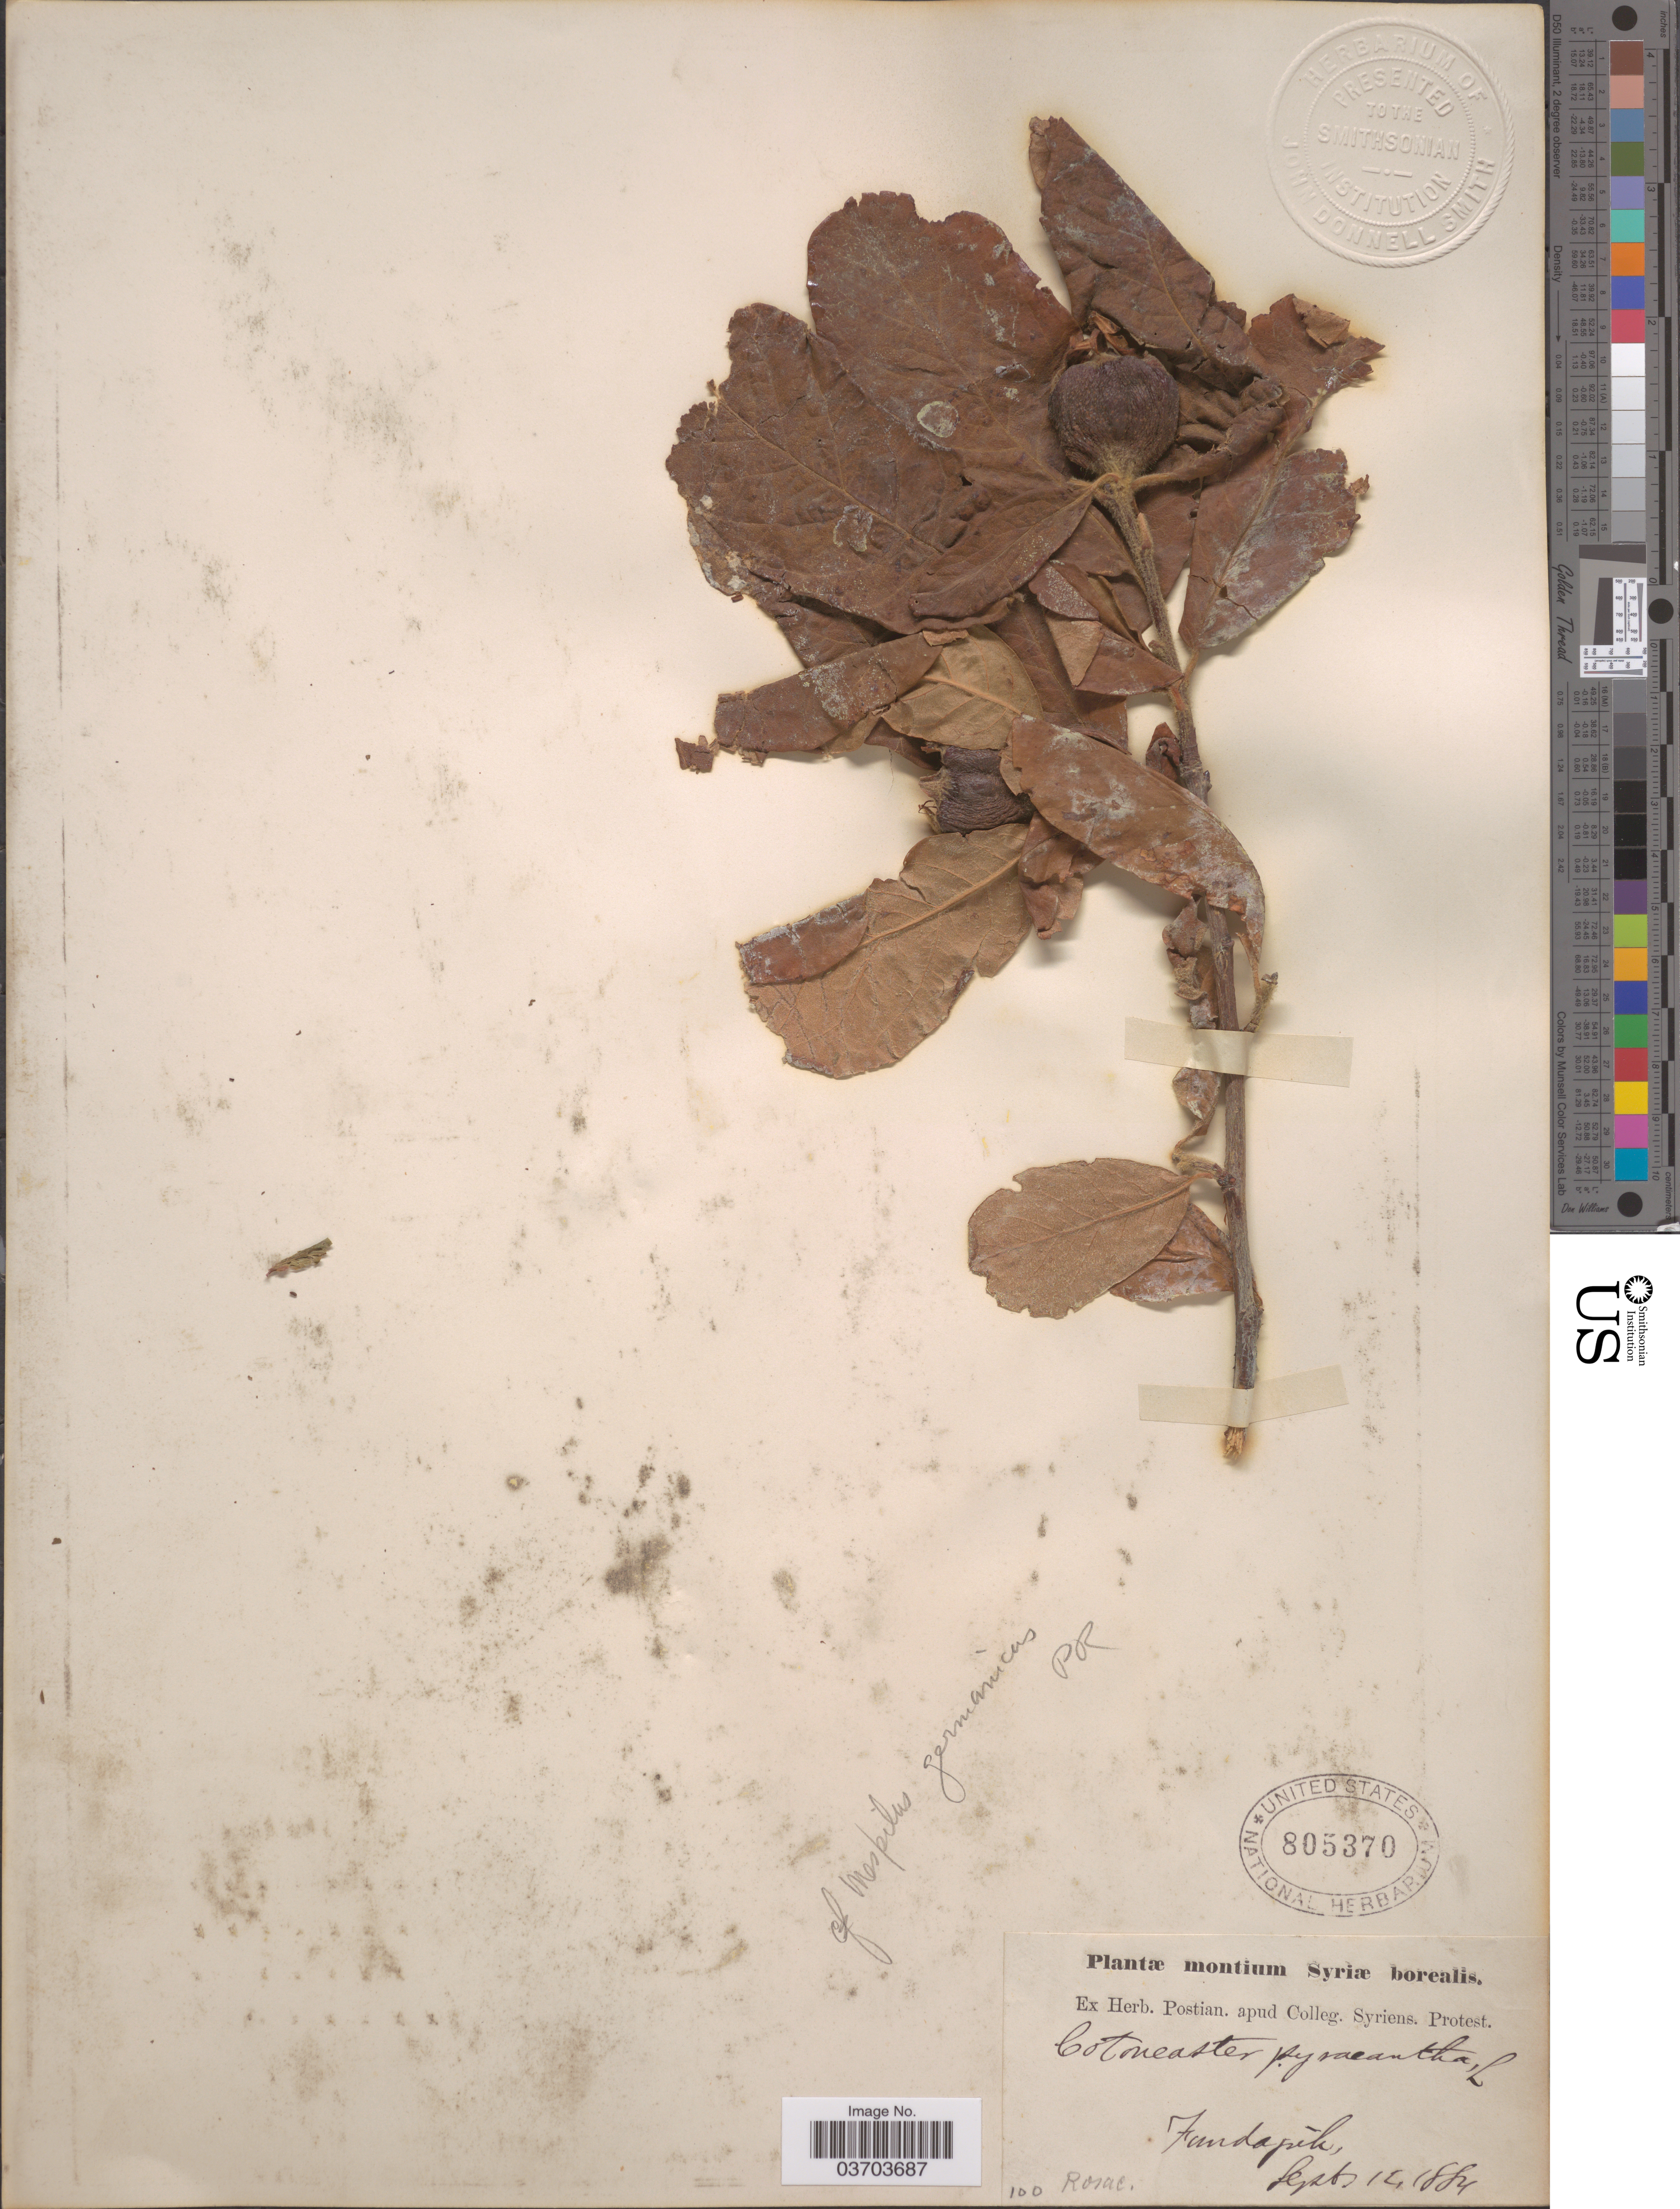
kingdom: Plantae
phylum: Tracheophyta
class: Magnoliopsida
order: Rosales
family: Rosaceae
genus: Crataegus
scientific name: Crataegus germanica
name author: (L.) Kuntze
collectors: ex herb. Postian. apud Colleg. Syriens. Protest. USE "Fannie P. A. Shepard" (10308853) AS PRIMARY COLLECTOR INSTEAD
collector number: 100?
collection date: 1884-09-12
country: Syria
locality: Montium Syriæ borealis. Fundapík [interpreted].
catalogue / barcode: US 805370